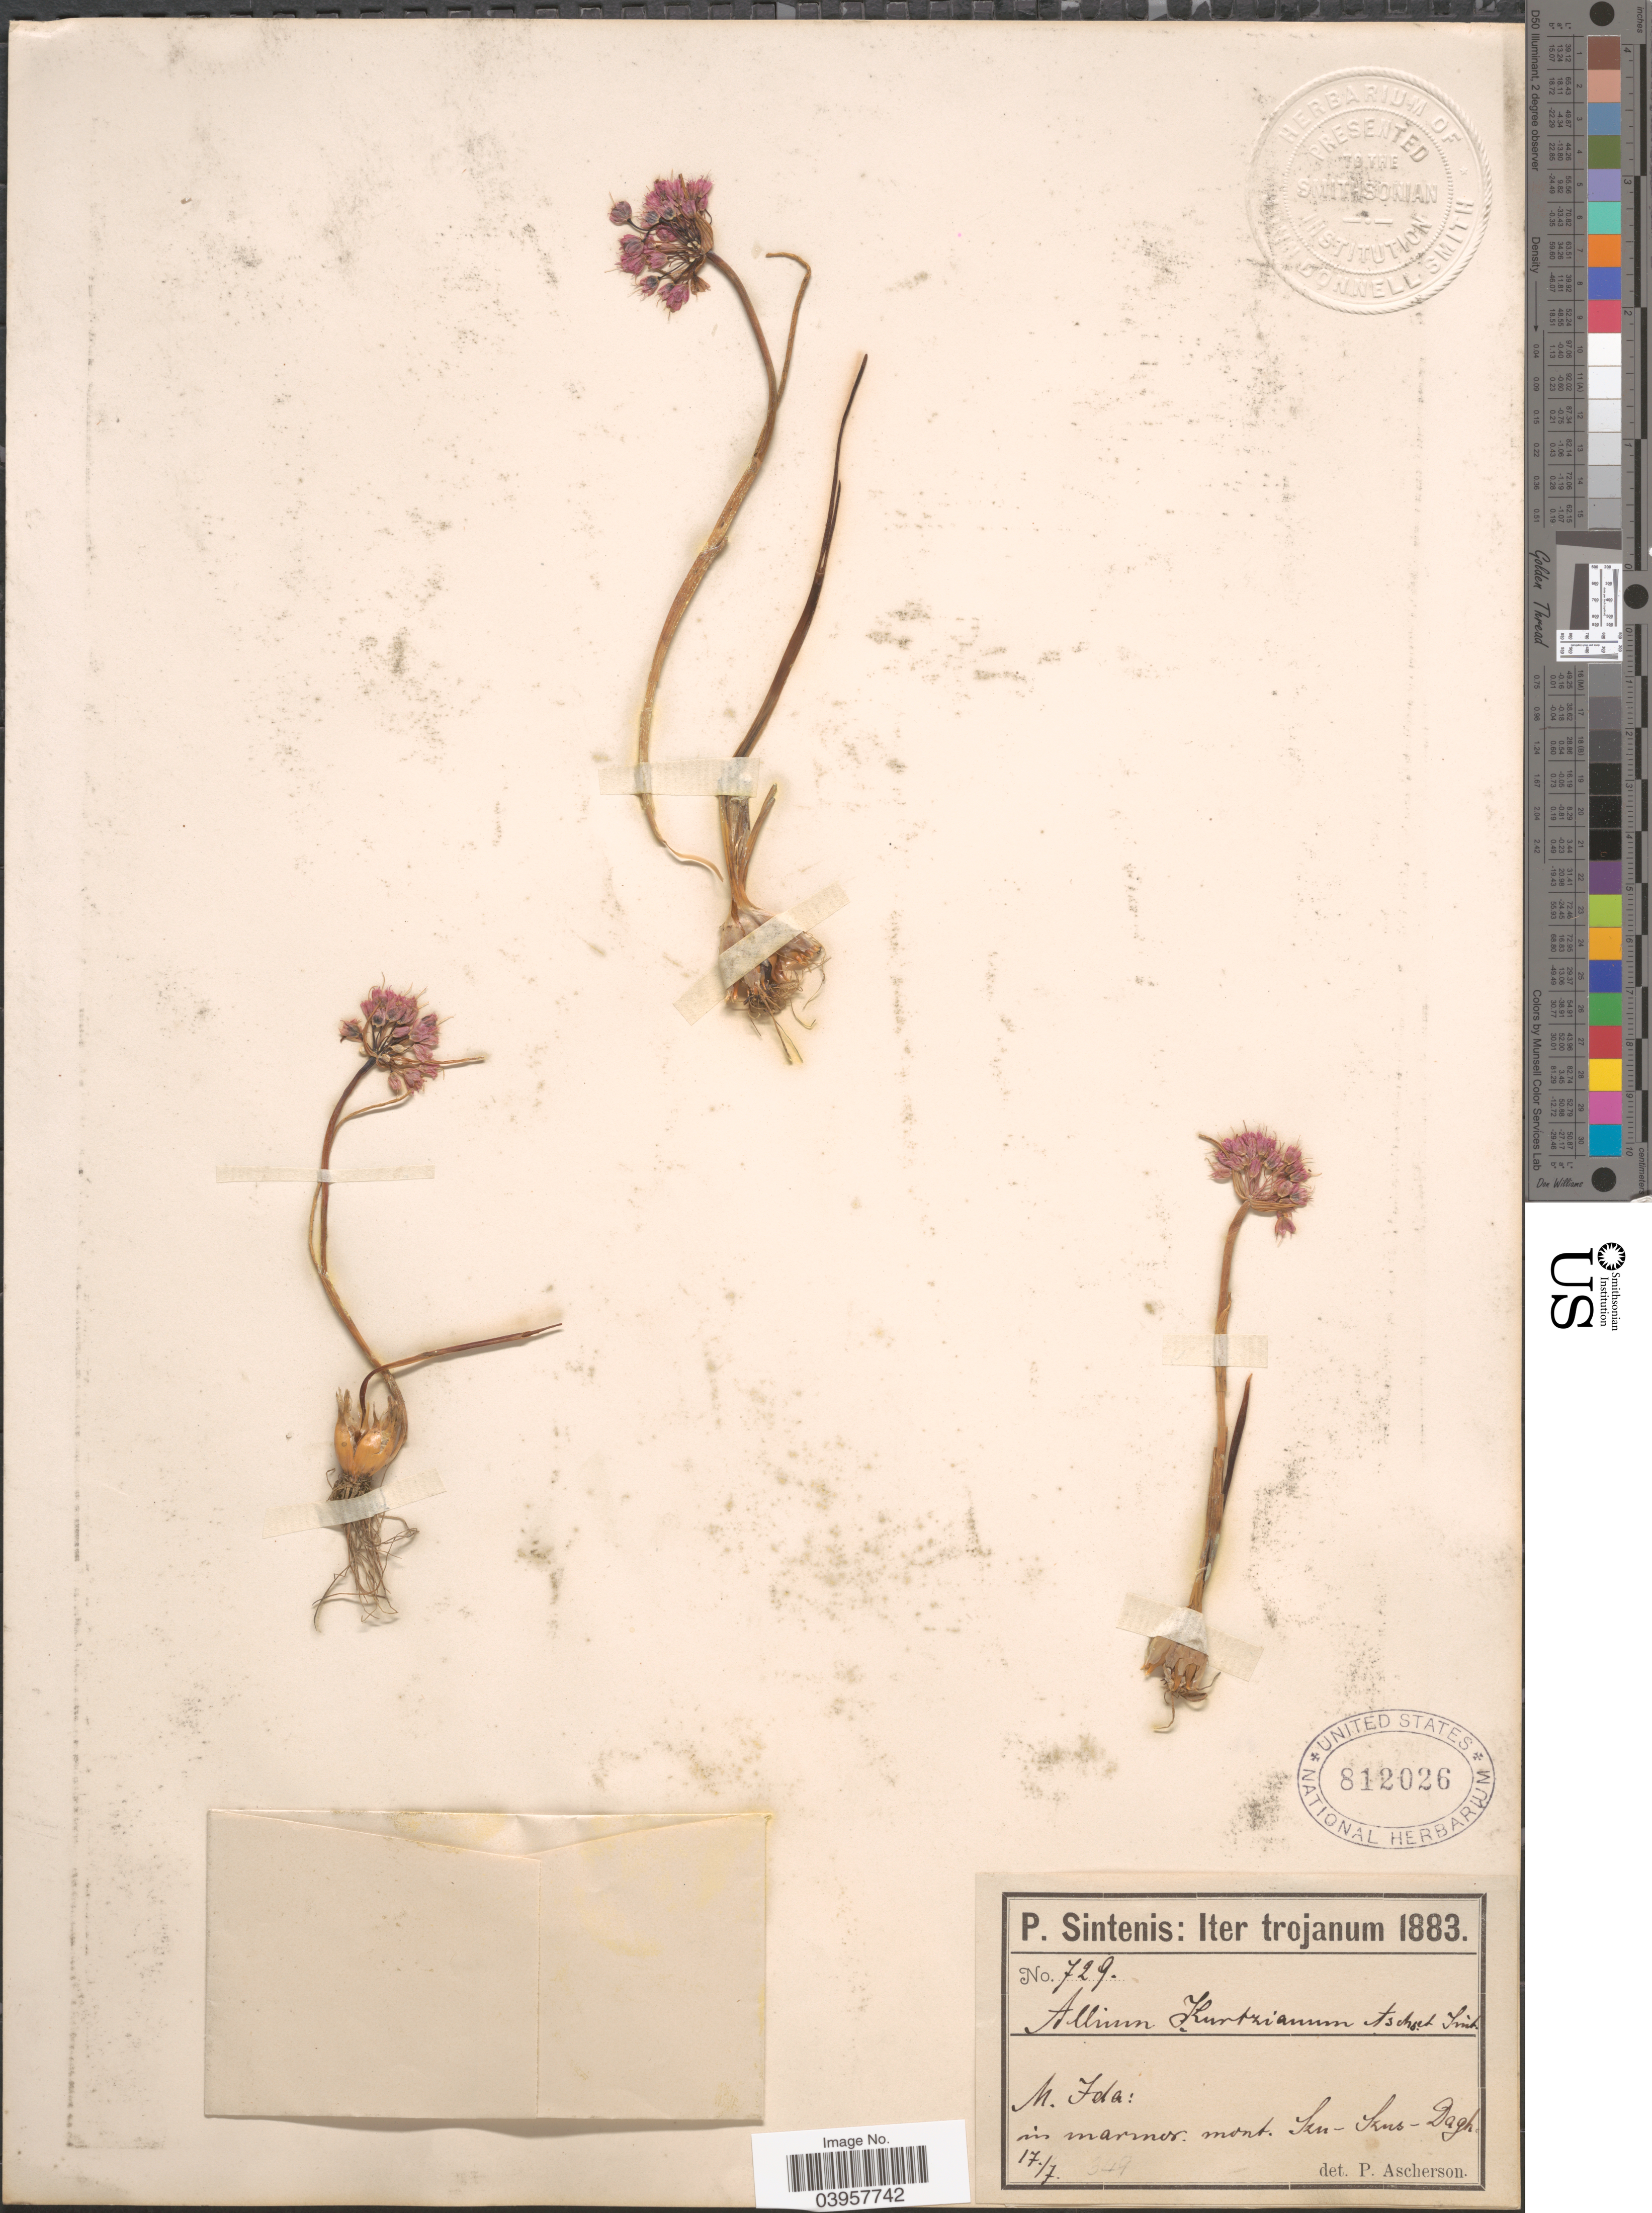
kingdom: Plantae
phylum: Tracheophyta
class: Liliopsida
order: Asparagales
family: Amaryllidaceae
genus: Allium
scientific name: Allium cristophii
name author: Trautv.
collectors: P. Sintenis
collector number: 729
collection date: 1883-07-17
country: Turkey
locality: Trojanum. N. Fda: in marmor. mont. Szu-Szus-Dagh.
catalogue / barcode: US 812026